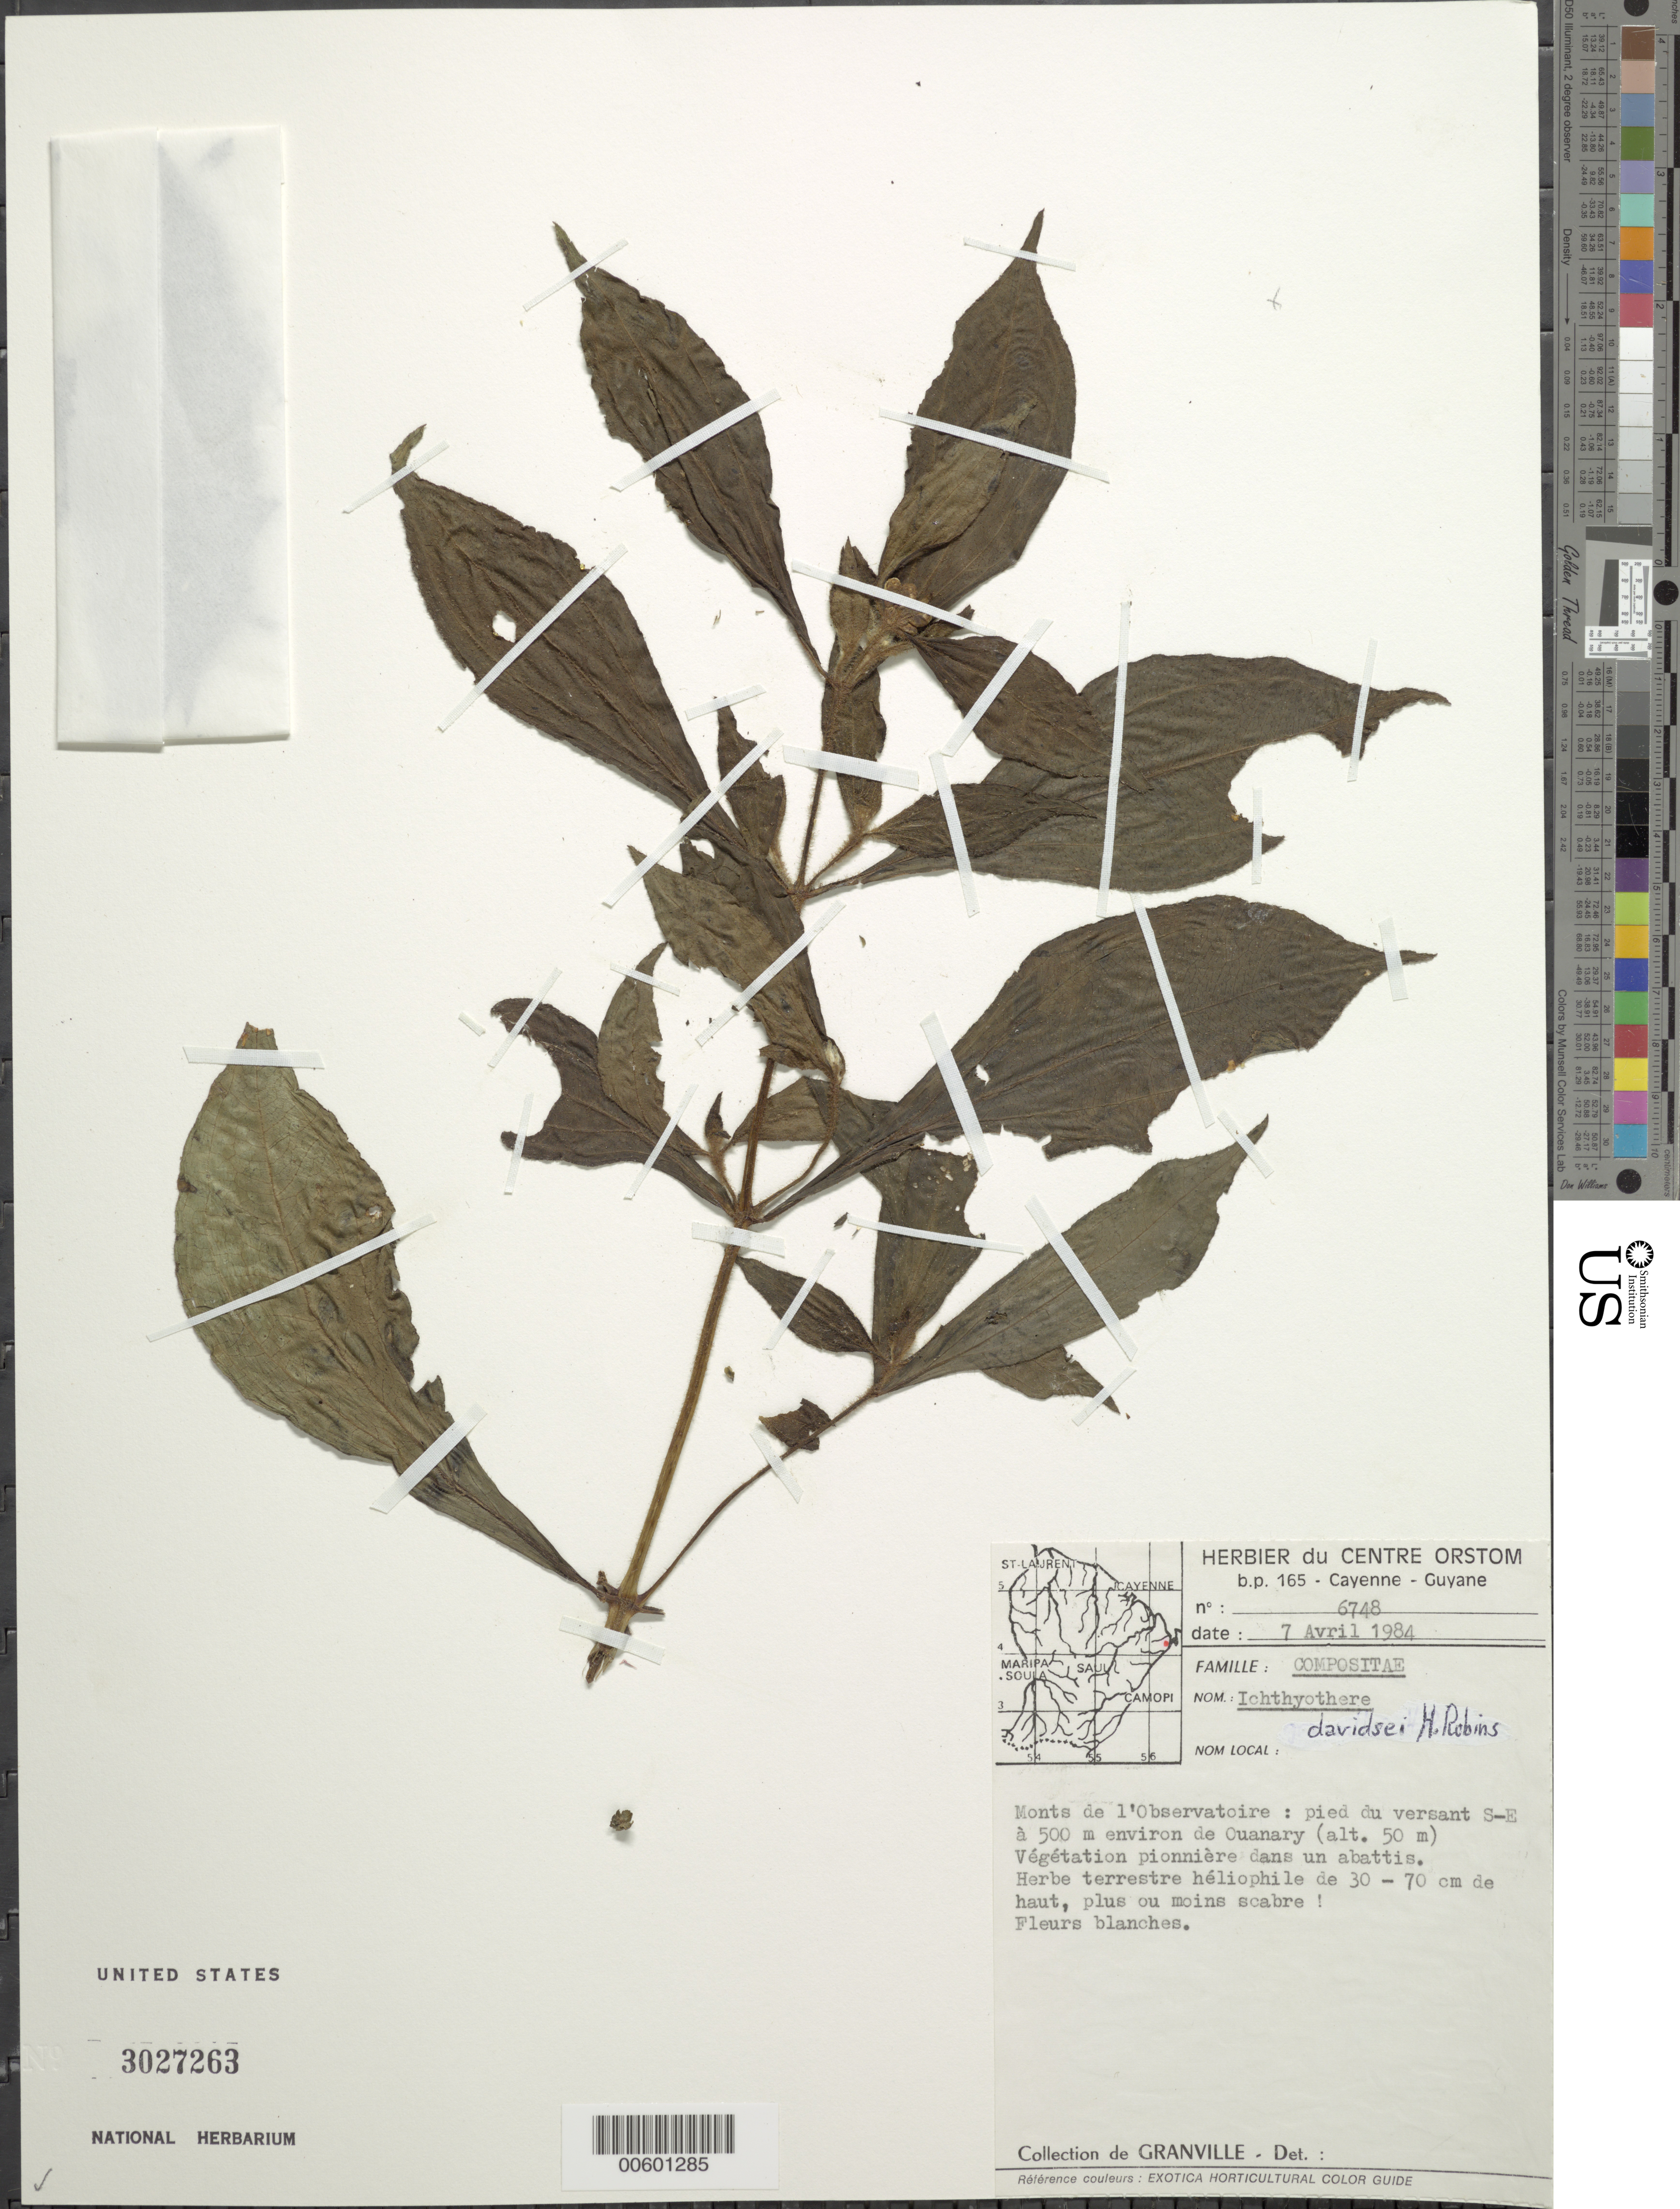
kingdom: Plantae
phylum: Tracheophyta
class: Magnoliopsida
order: Asterales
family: Asteraceae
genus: Ichthyothere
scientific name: Ichthyothere davidsei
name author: H. Rob.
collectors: J.-J. de Granville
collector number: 6748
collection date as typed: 7-Apr-84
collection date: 1984-04-07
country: French Guiana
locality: Monts de l'Observatoire: pied du versant S-E, 500 m environ de Ouanary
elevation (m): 50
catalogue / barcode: US 3027263